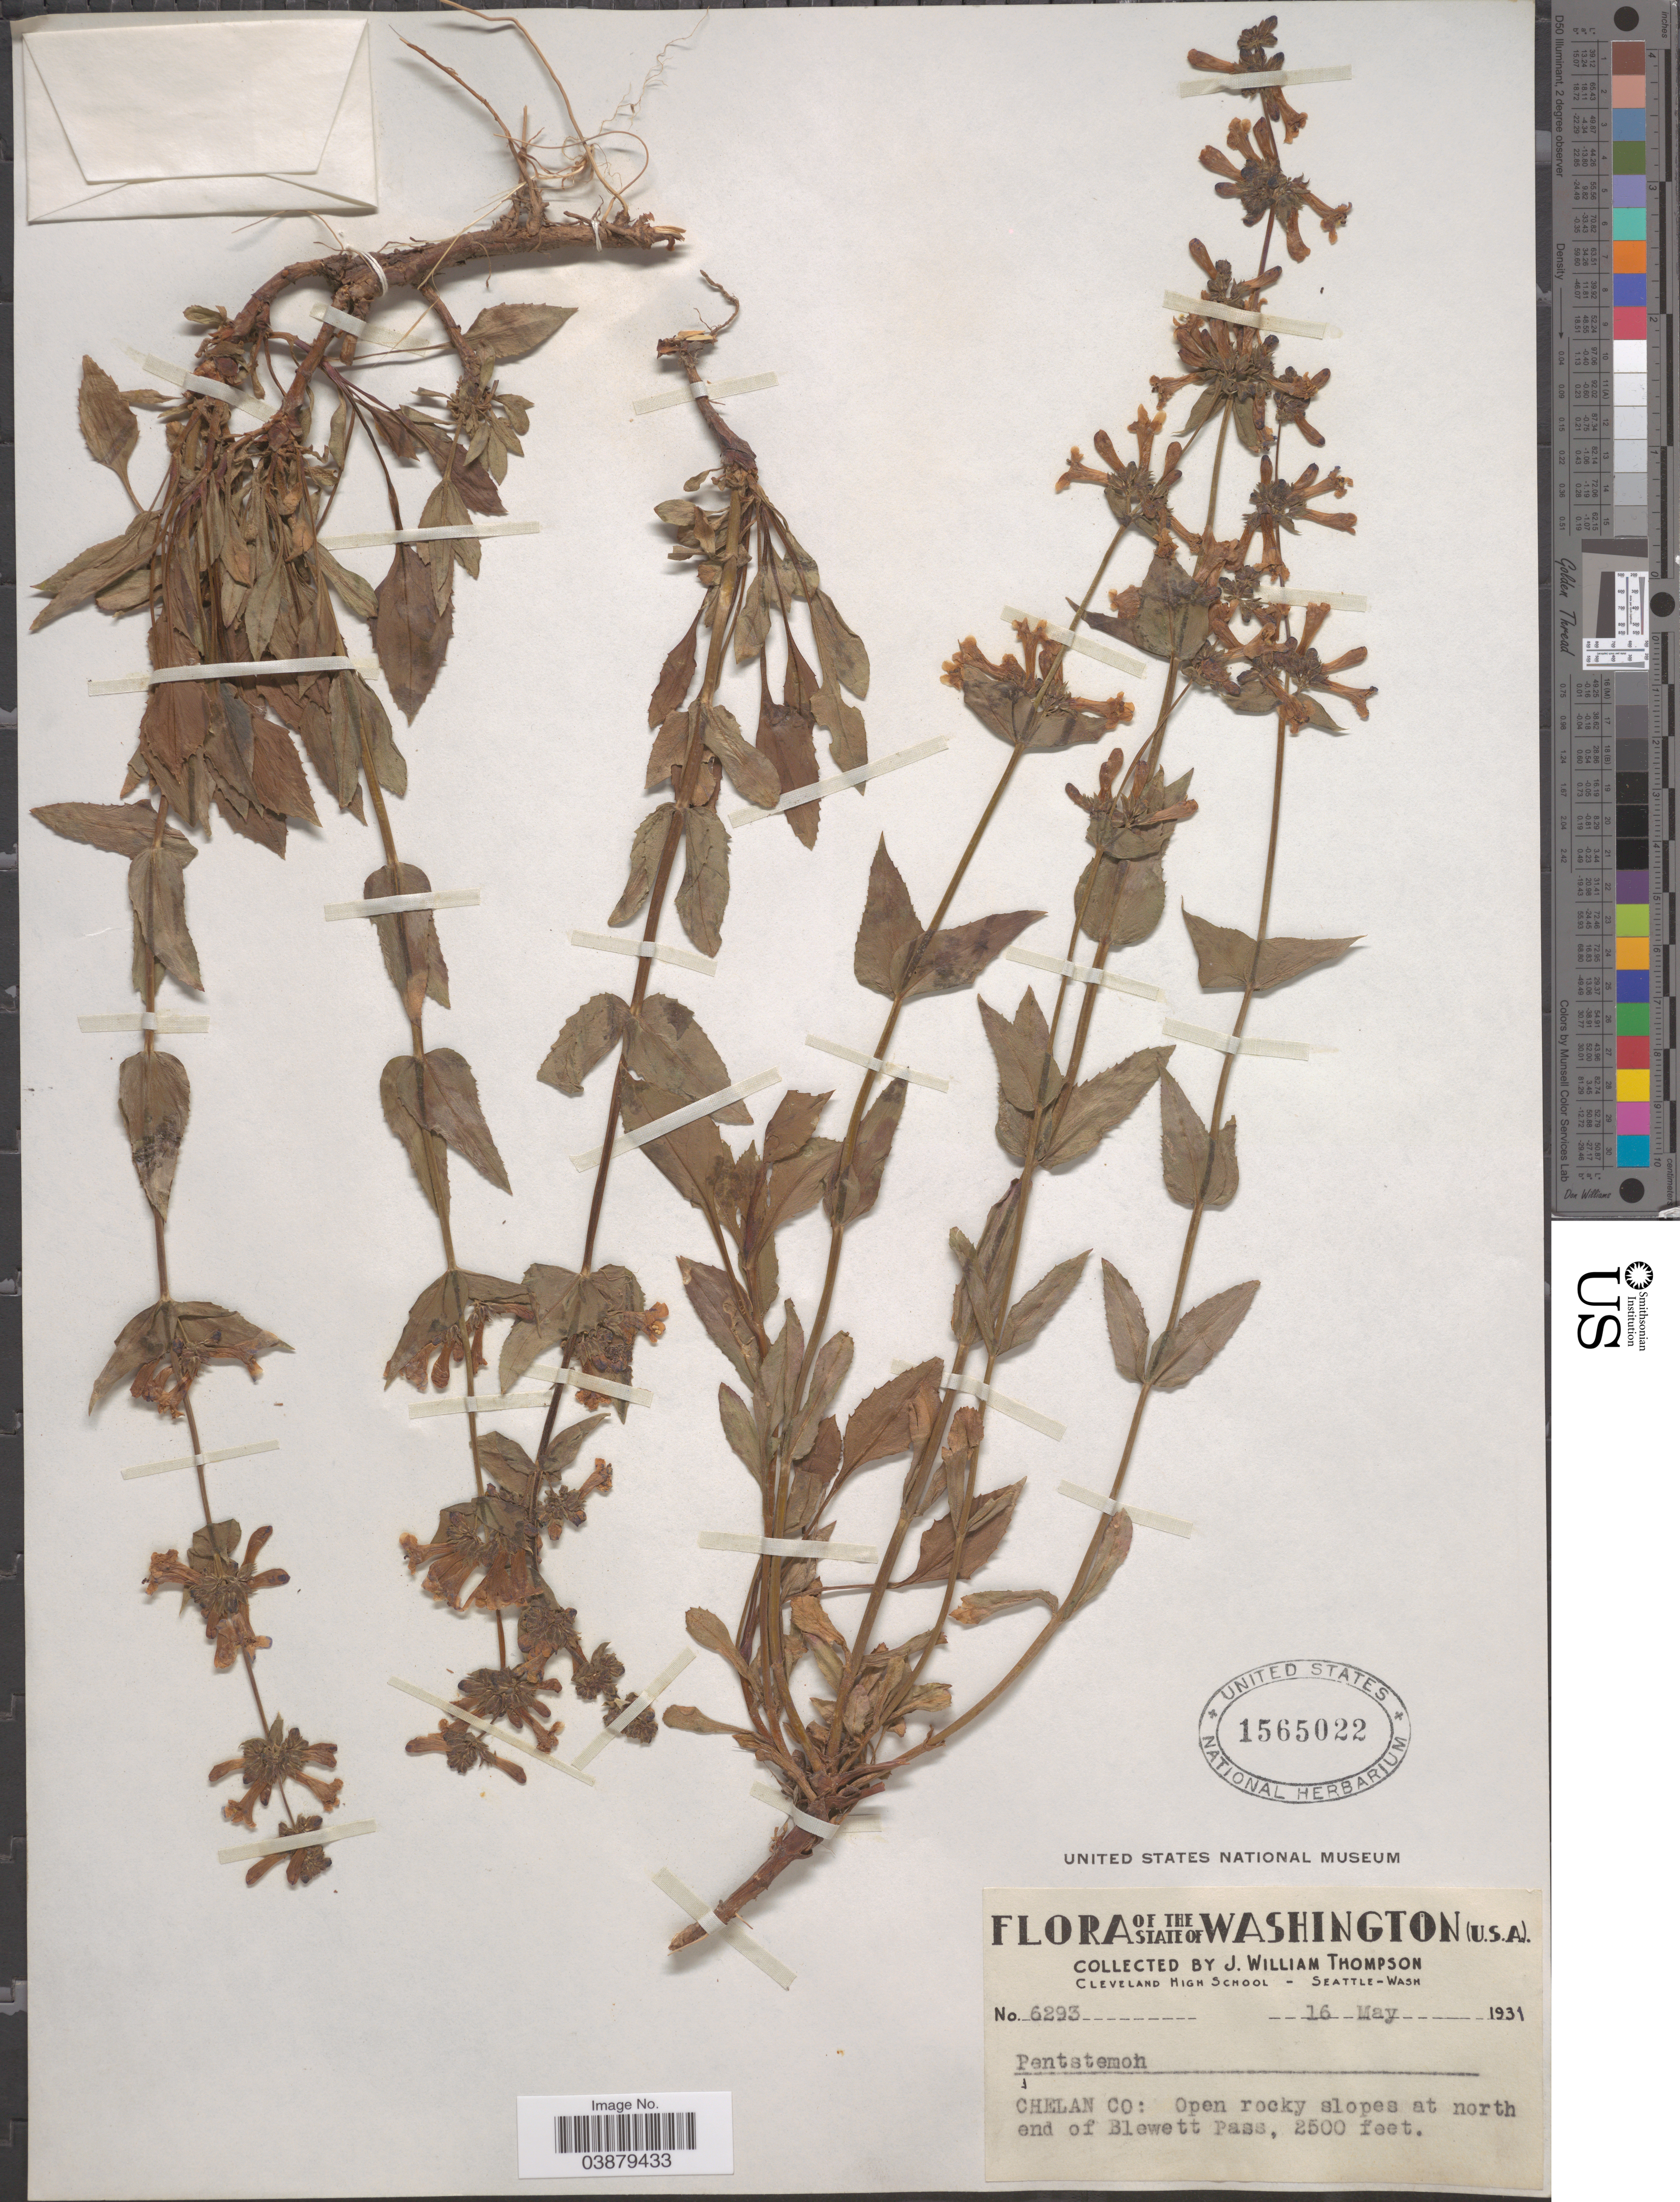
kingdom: Plantae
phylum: Tracheophyta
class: Magnoliopsida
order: Lamiales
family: Plantaginaceae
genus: Penstemon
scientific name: Penstemon sp.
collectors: J. W. Thompson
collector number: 6293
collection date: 1931-05-16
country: United States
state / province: Washington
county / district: Chelan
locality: Chelan Co: Open rocky slopes at north end of Blewett Pass.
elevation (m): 762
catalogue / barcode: US 1565022